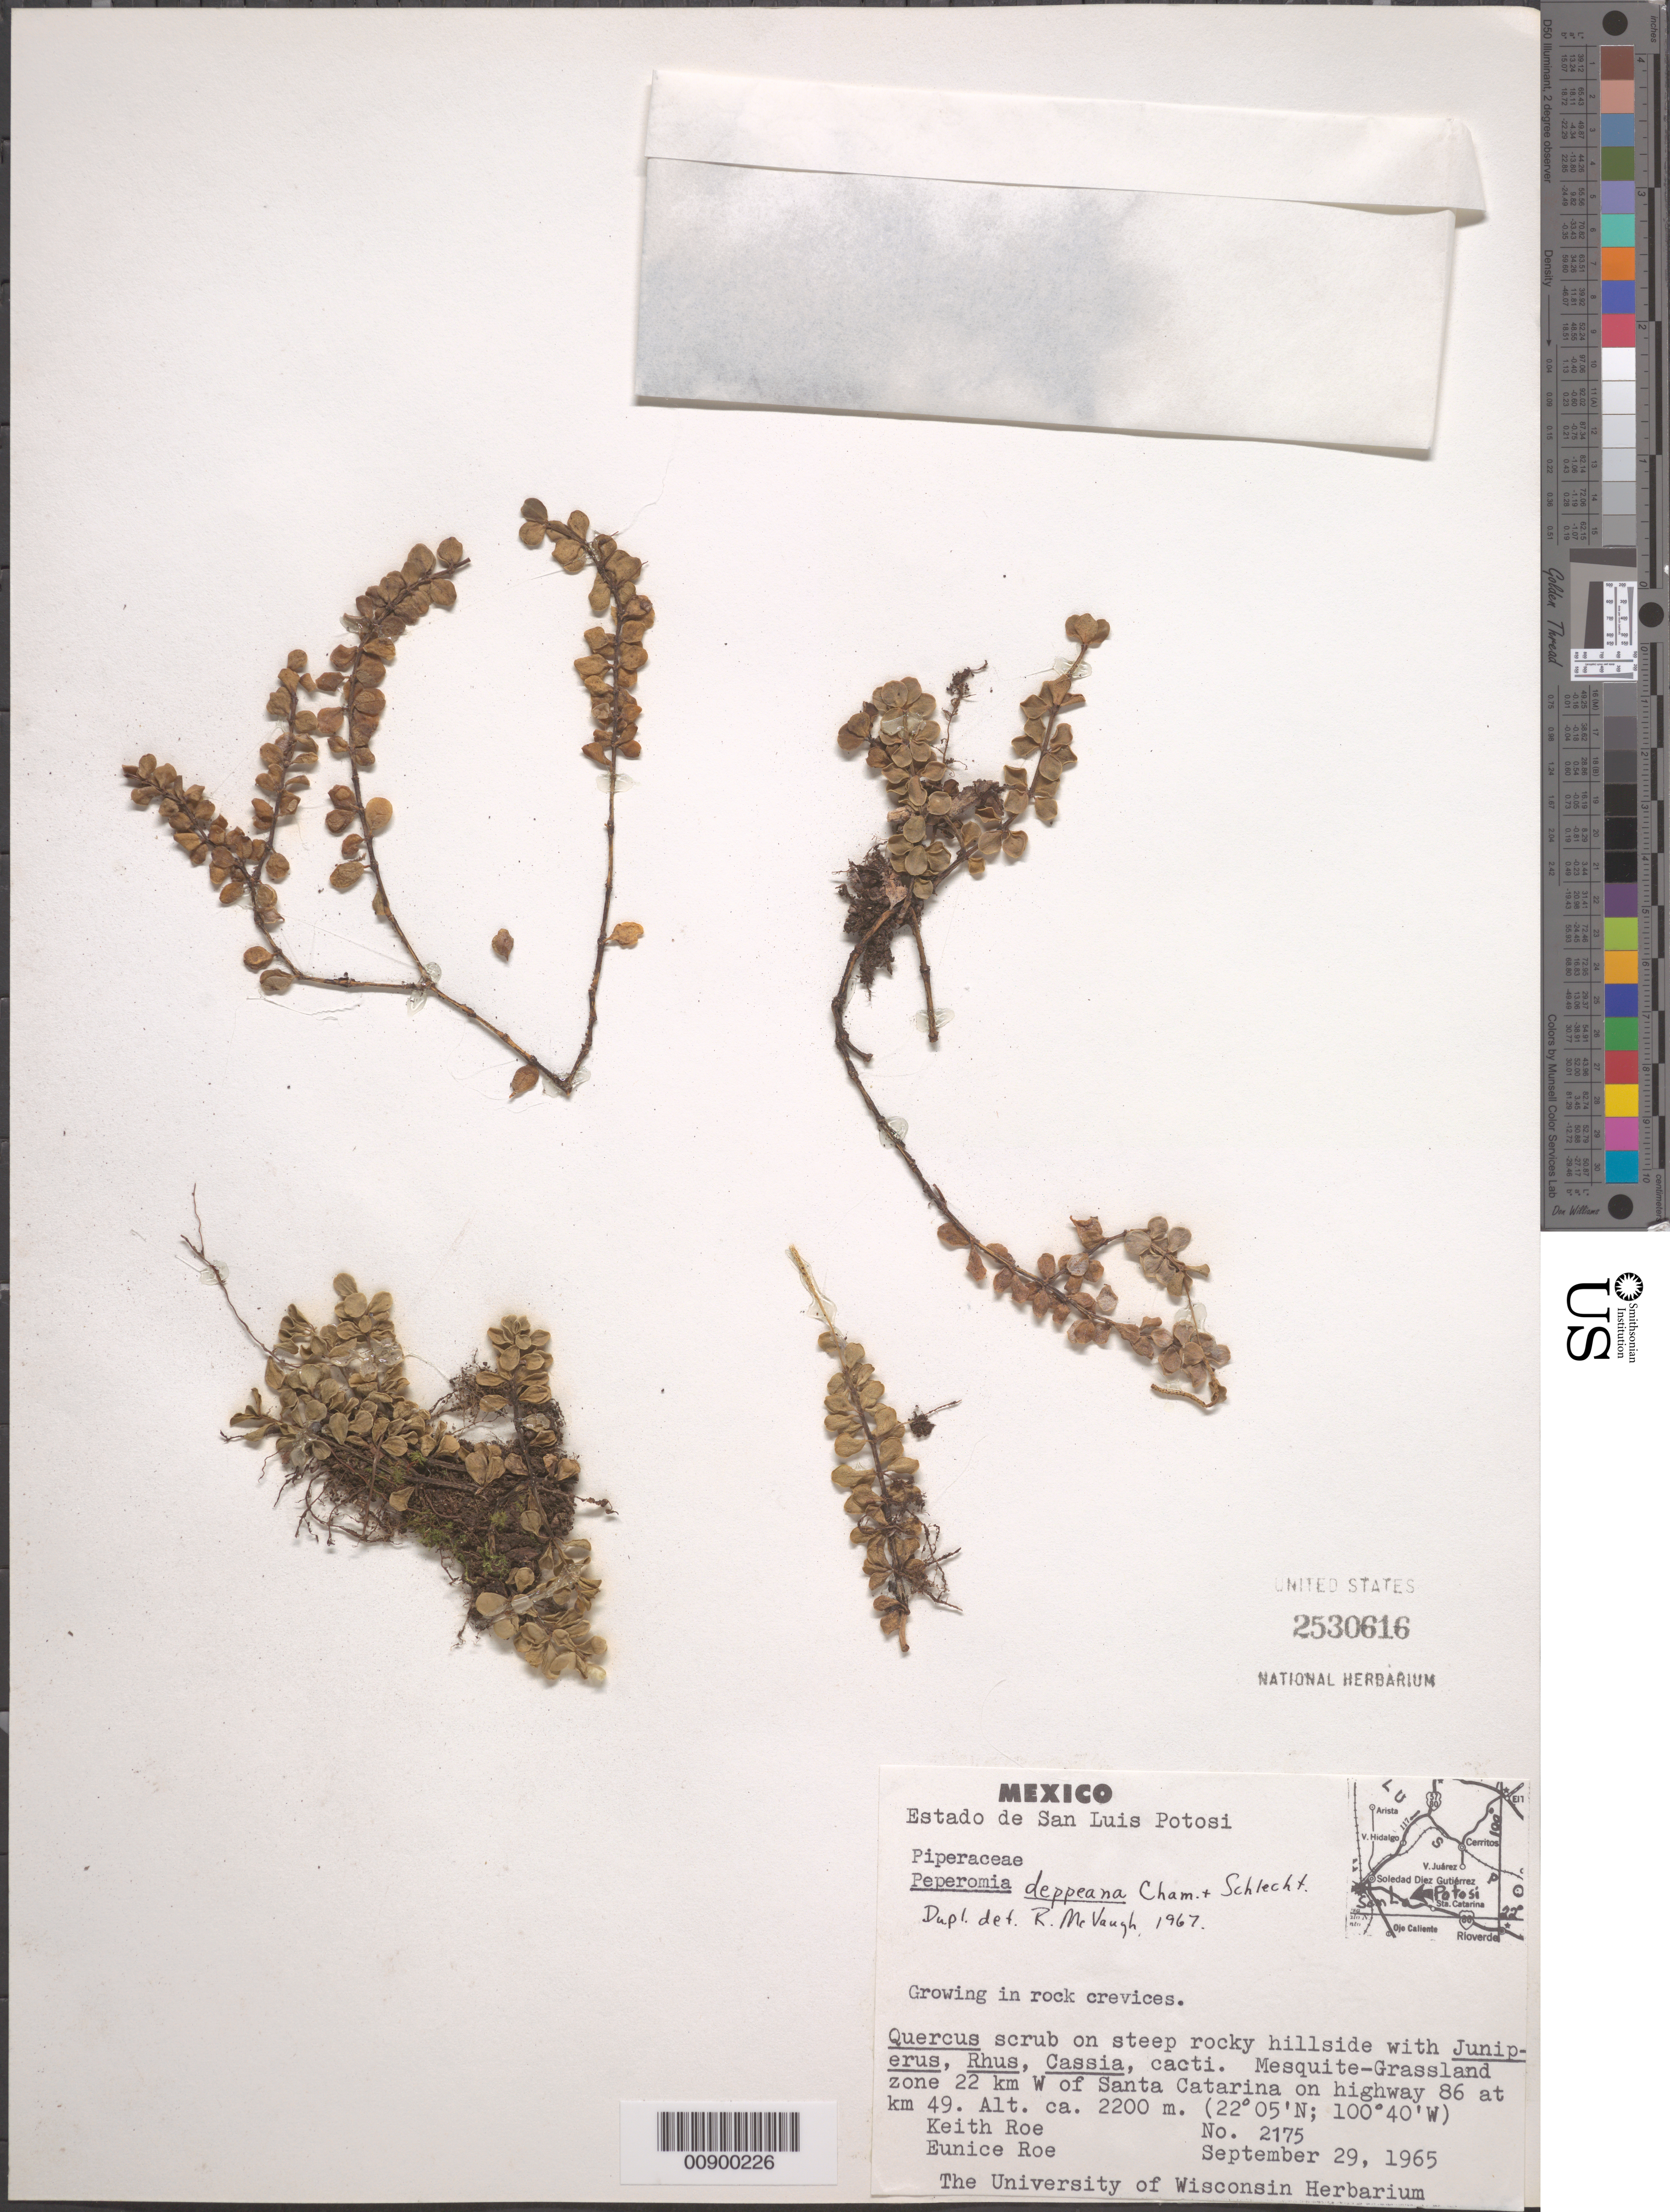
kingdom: Plantae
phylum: Tracheophyta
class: Magnoliopsida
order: Piperales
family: Piperaceae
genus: Peperomia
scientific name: Peperomia deppeana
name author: Schltdl. & Cham.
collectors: K. E. Roe & E. Roe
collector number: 2175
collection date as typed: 29 Sep 1965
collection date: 1965-09-29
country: Mexico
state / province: San Luis Potosí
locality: San Luis Potosí: 22 km W of Santa Catarina on highway 86 at km 49.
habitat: Growing in rock crevices. Quercus scrub on steep rocky hillside with Juniperus, Rhus, Cassia, cacti. Mesquite-Grassland zone.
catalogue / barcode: US 2530616